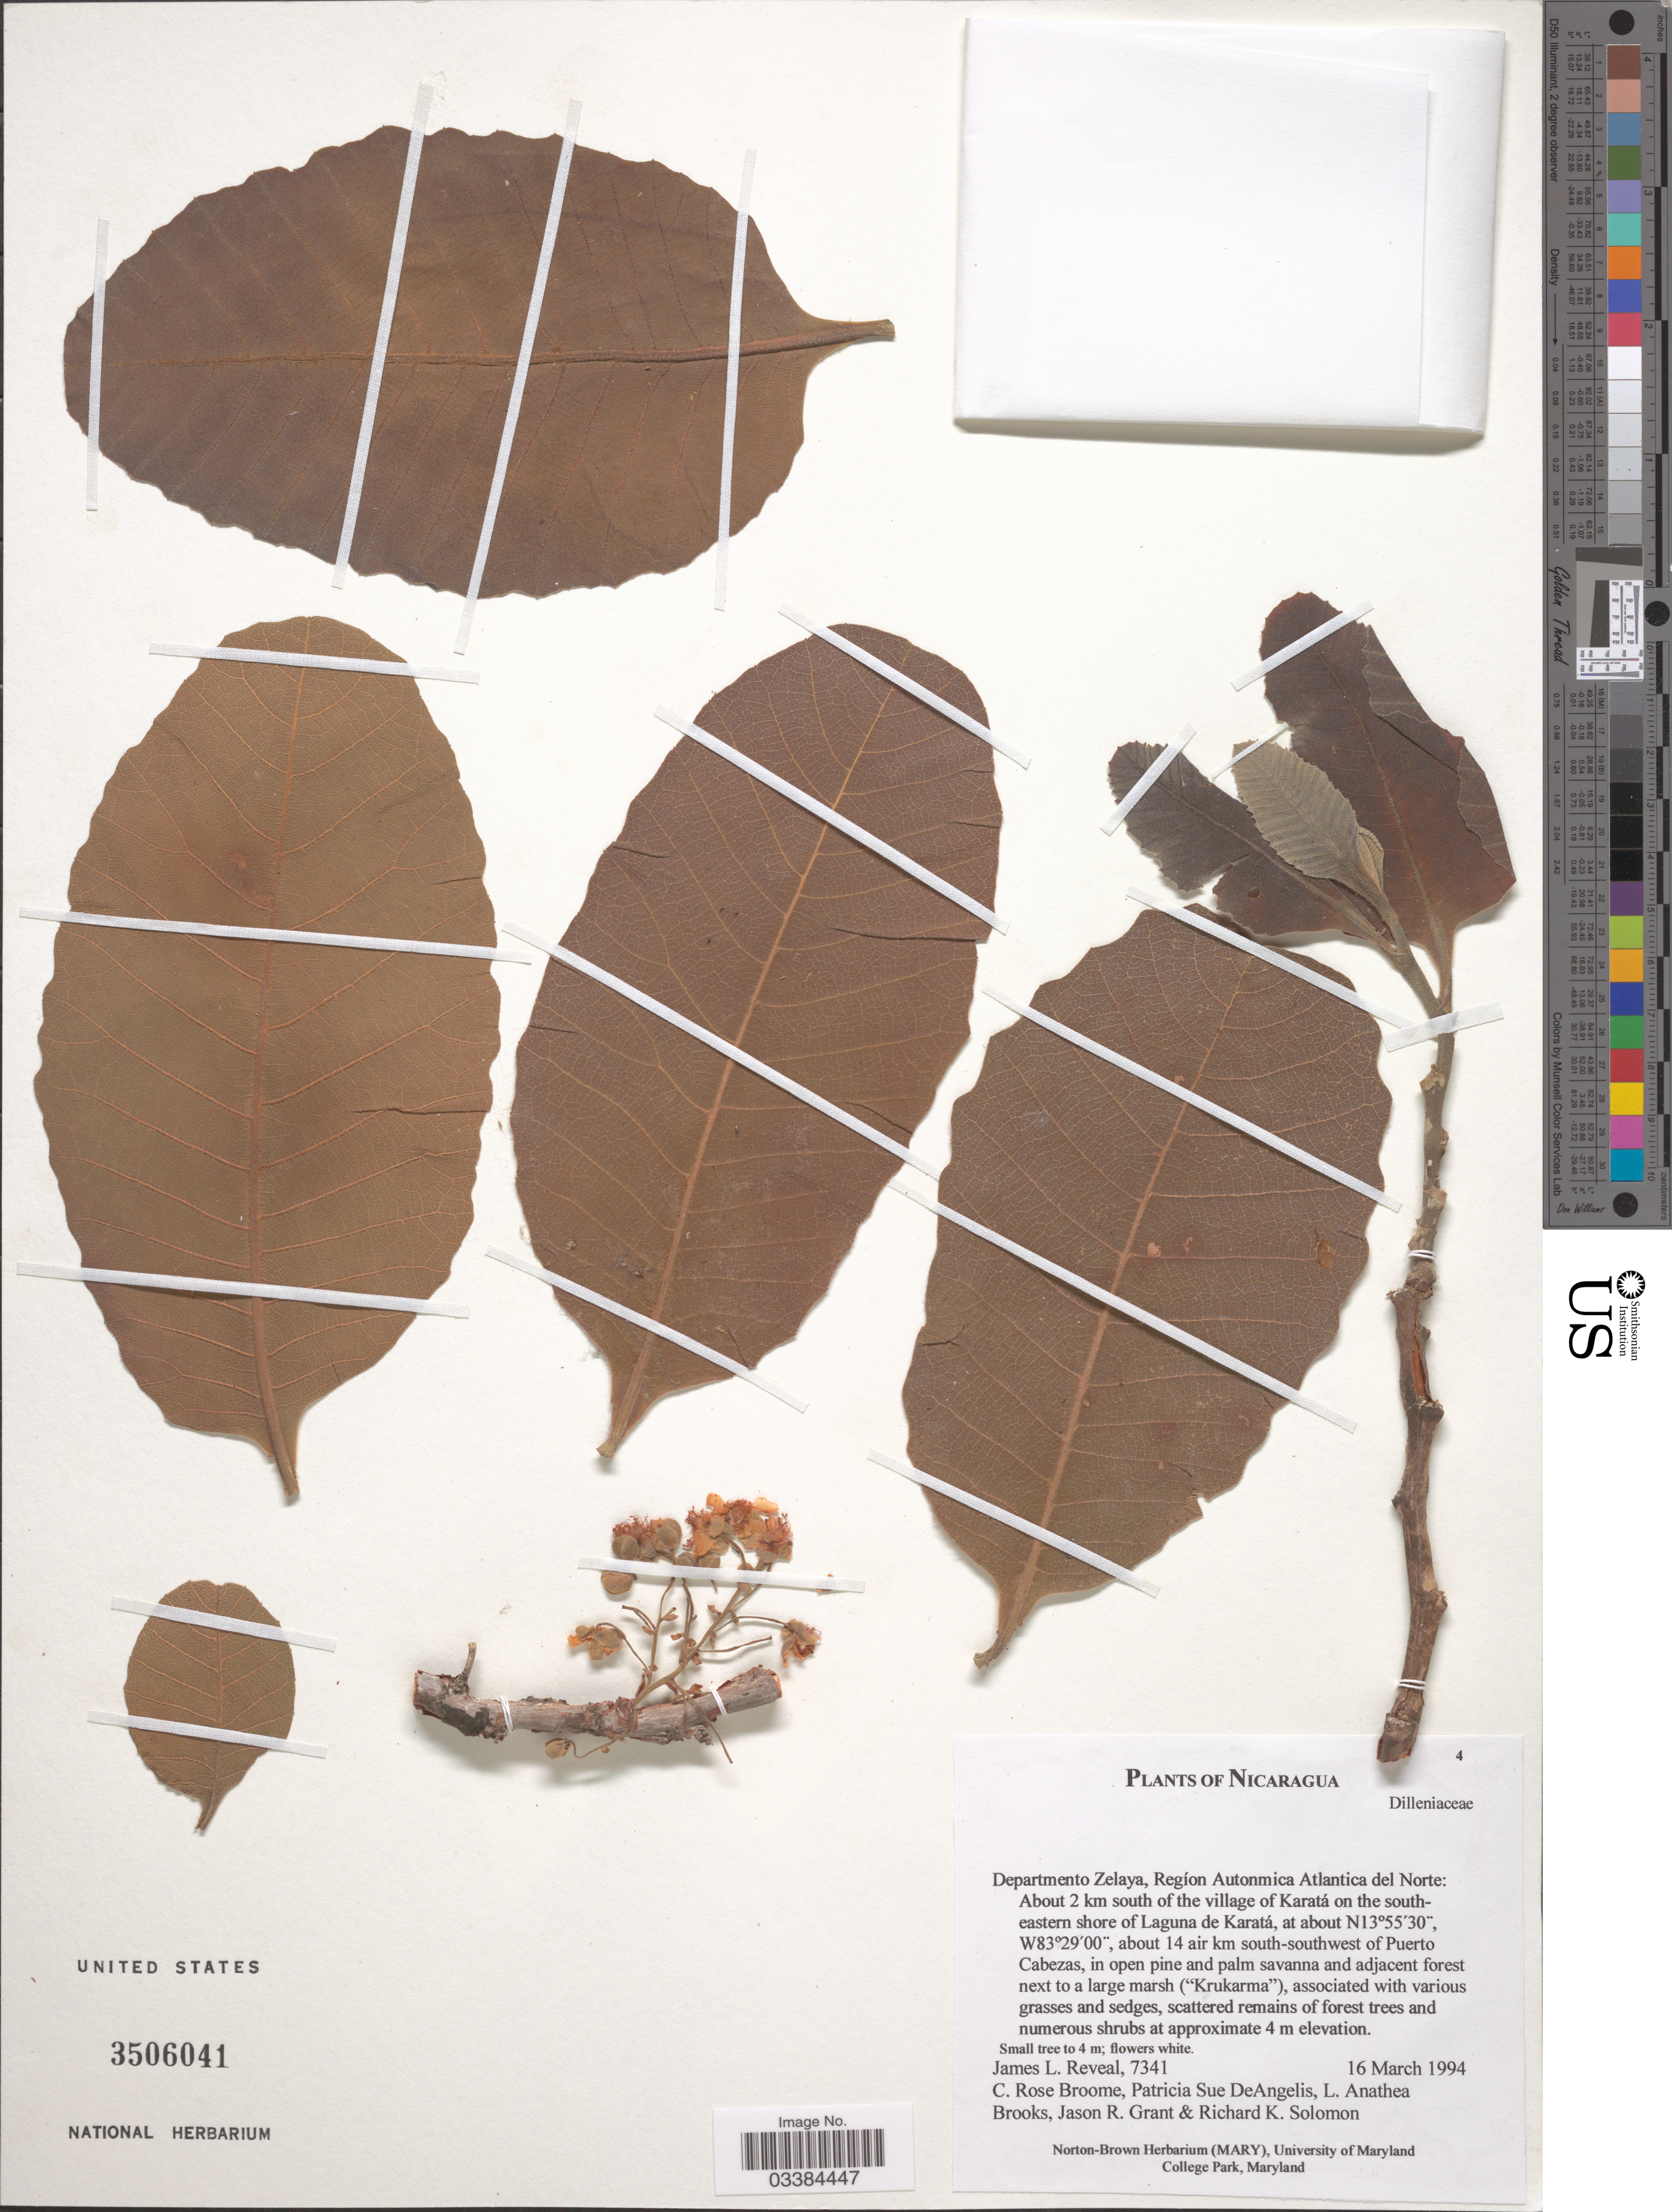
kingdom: Plantae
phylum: Tracheophyta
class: Magnoliopsida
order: Dilleniales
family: Dilleniaceae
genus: Curatella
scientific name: Curatella americana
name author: L.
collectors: J. L. Reveal, C. R. Broome, P. DeAngelis, L. Brooks & et al.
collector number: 7341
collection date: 1994-03-16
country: Nicaragua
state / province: Atlántico Norte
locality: Departamento Zelaya, Regíon Autonmica Atlantica del Norte: About 2 km south of the village of Karatá on the southeastern shore of Laguna de Karatá, about 14 air km south-southwest of Puerto Cabezas.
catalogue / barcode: US 3506041